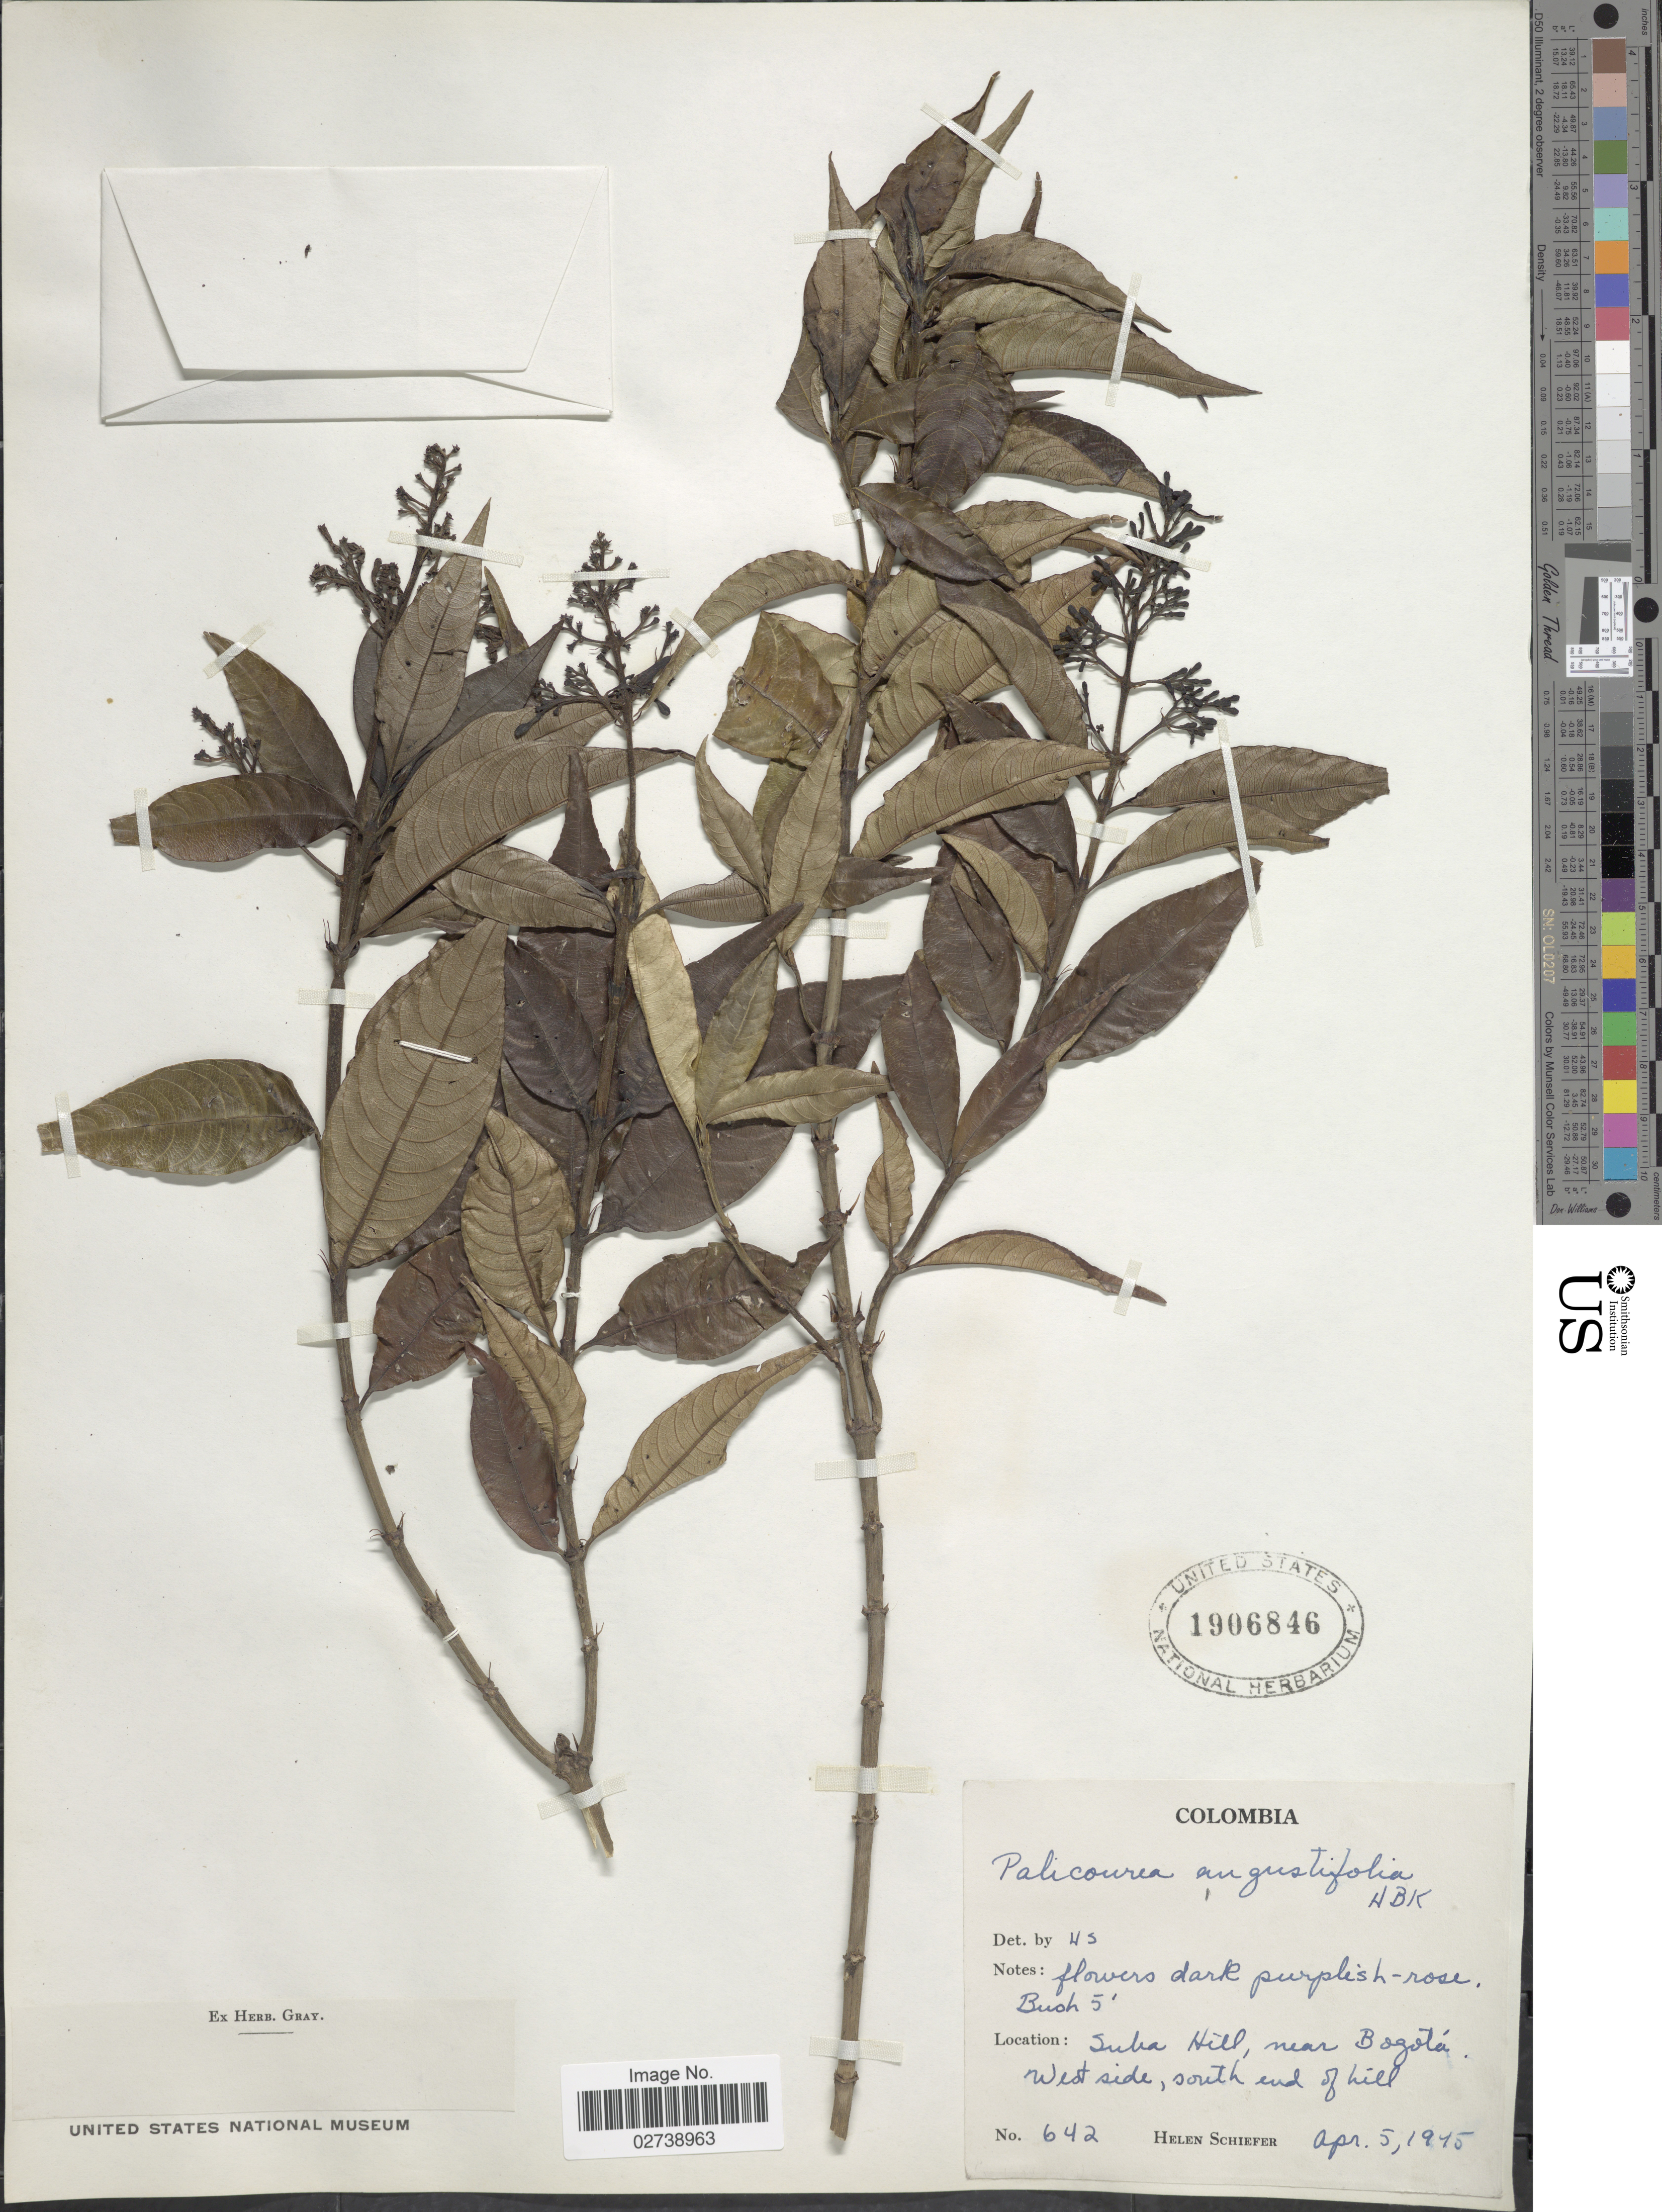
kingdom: Plantae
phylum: Tracheophyta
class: Magnoliopsida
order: Gentianales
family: Rubiaceae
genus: Palicourea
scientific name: Palicourea angustifolia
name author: Kunth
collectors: H. Schiefer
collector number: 642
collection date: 1945-04-05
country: Colombia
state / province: Bogota D.C.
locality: Suba Hill, near Bogota, West side, south end of hill.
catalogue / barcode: US 1906846